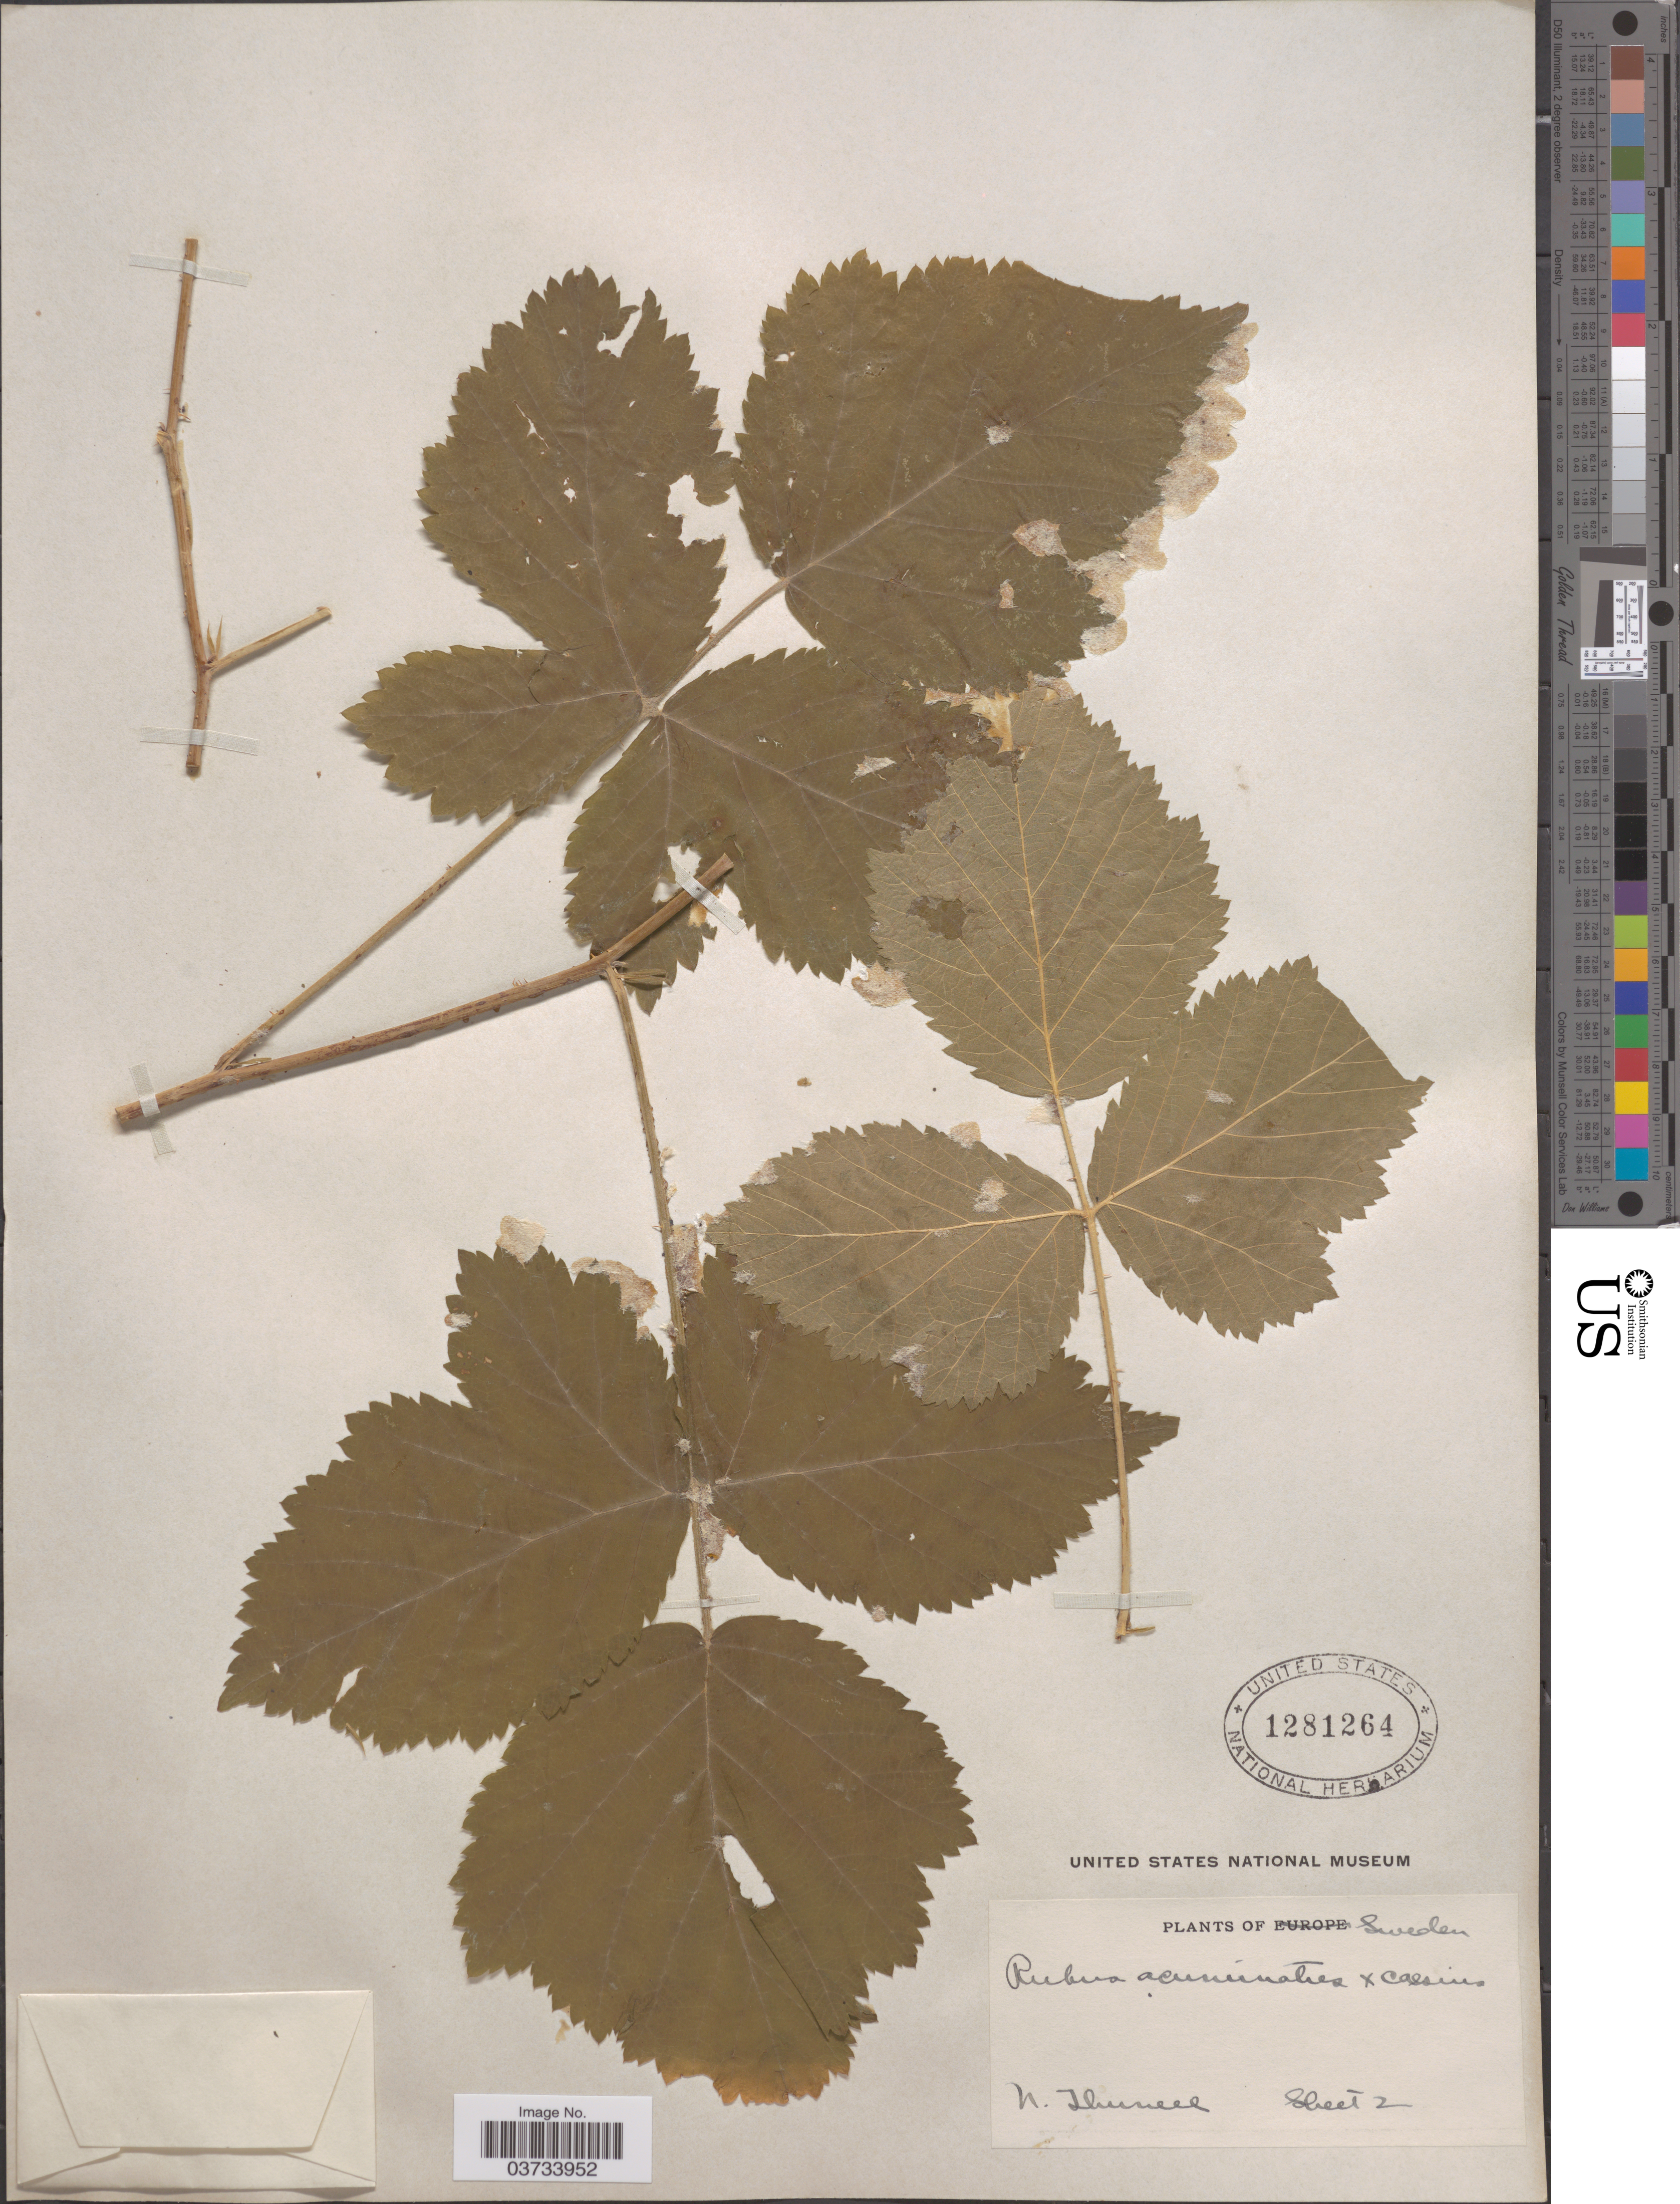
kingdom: Plantae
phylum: Tracheophyta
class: Magnoliopsida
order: Rosales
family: Rosaceae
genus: Rubus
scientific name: Rubus acuminatus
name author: Sm.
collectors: N. Thunell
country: Sweden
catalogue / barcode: US 1281264